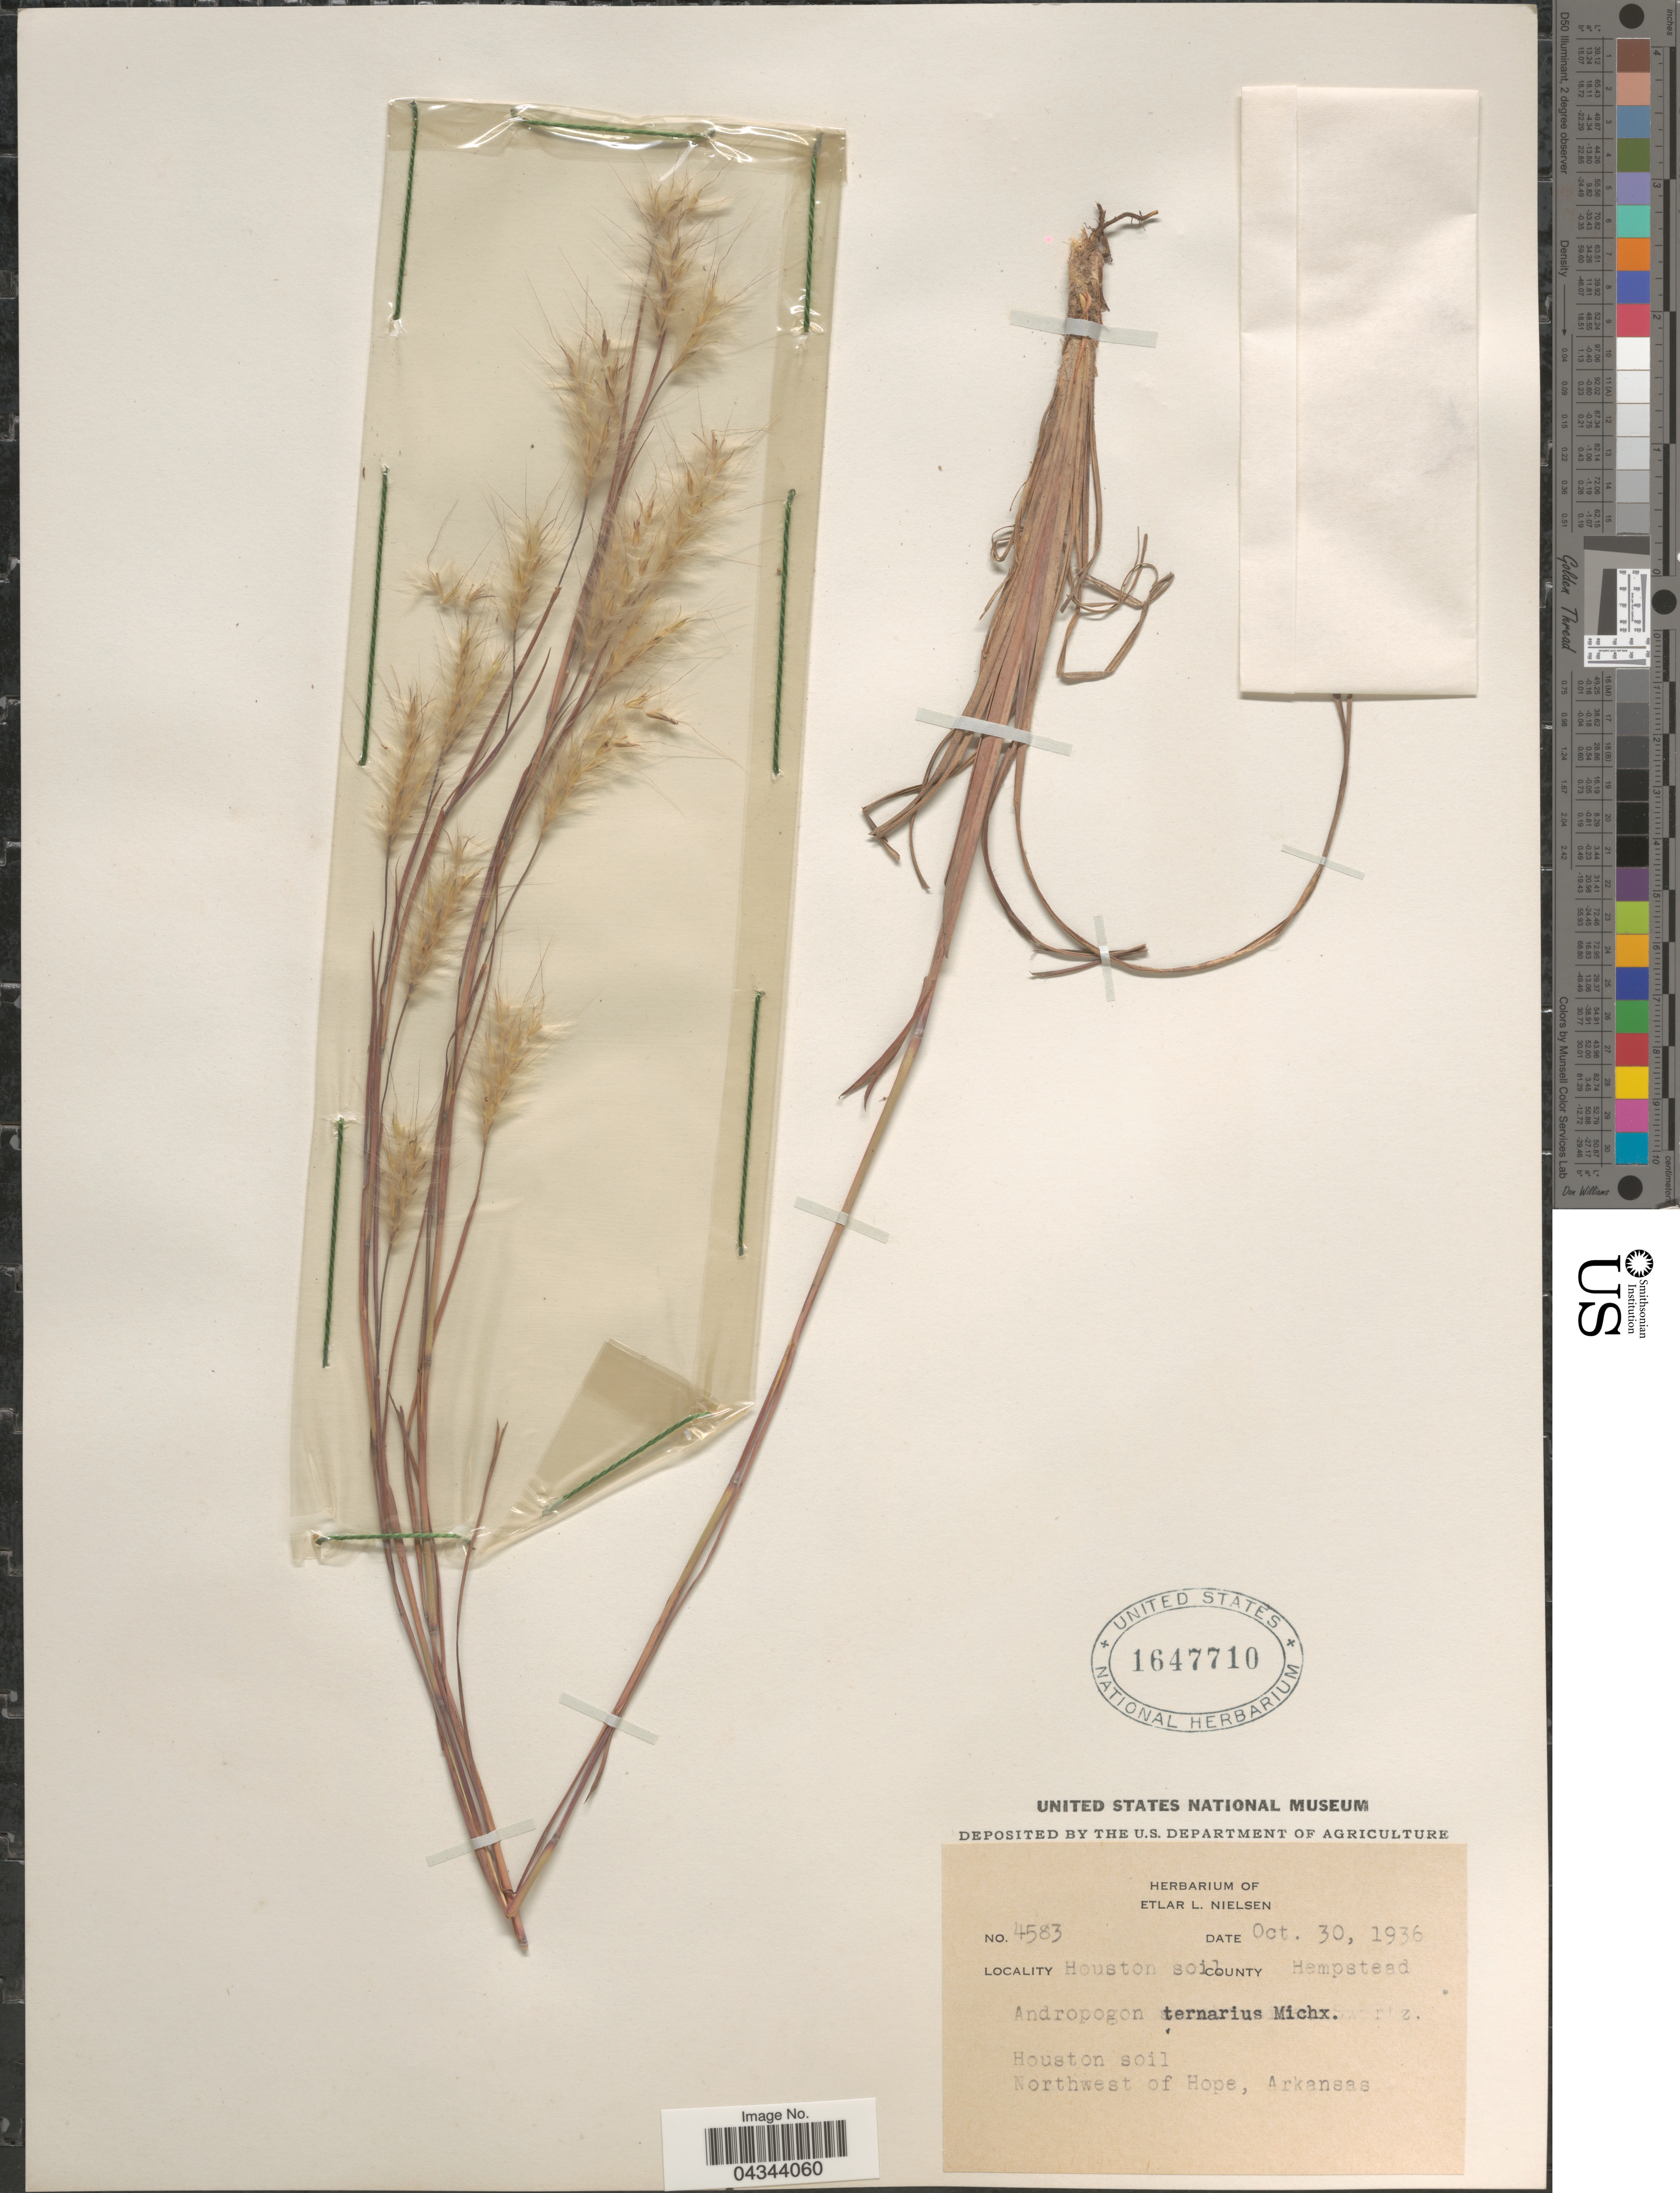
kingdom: Plantae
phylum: Tracheophyta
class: Liliopsida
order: Poales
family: Poaceae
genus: Andropogon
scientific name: Andropogon ternarius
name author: Michx.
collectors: Ex herb. of Etlar L. Nielsen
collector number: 4583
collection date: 1936-10-30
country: United States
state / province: Arkansas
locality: Houston soil. County Hempstead. Northwest of Hope.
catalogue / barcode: US 1647710